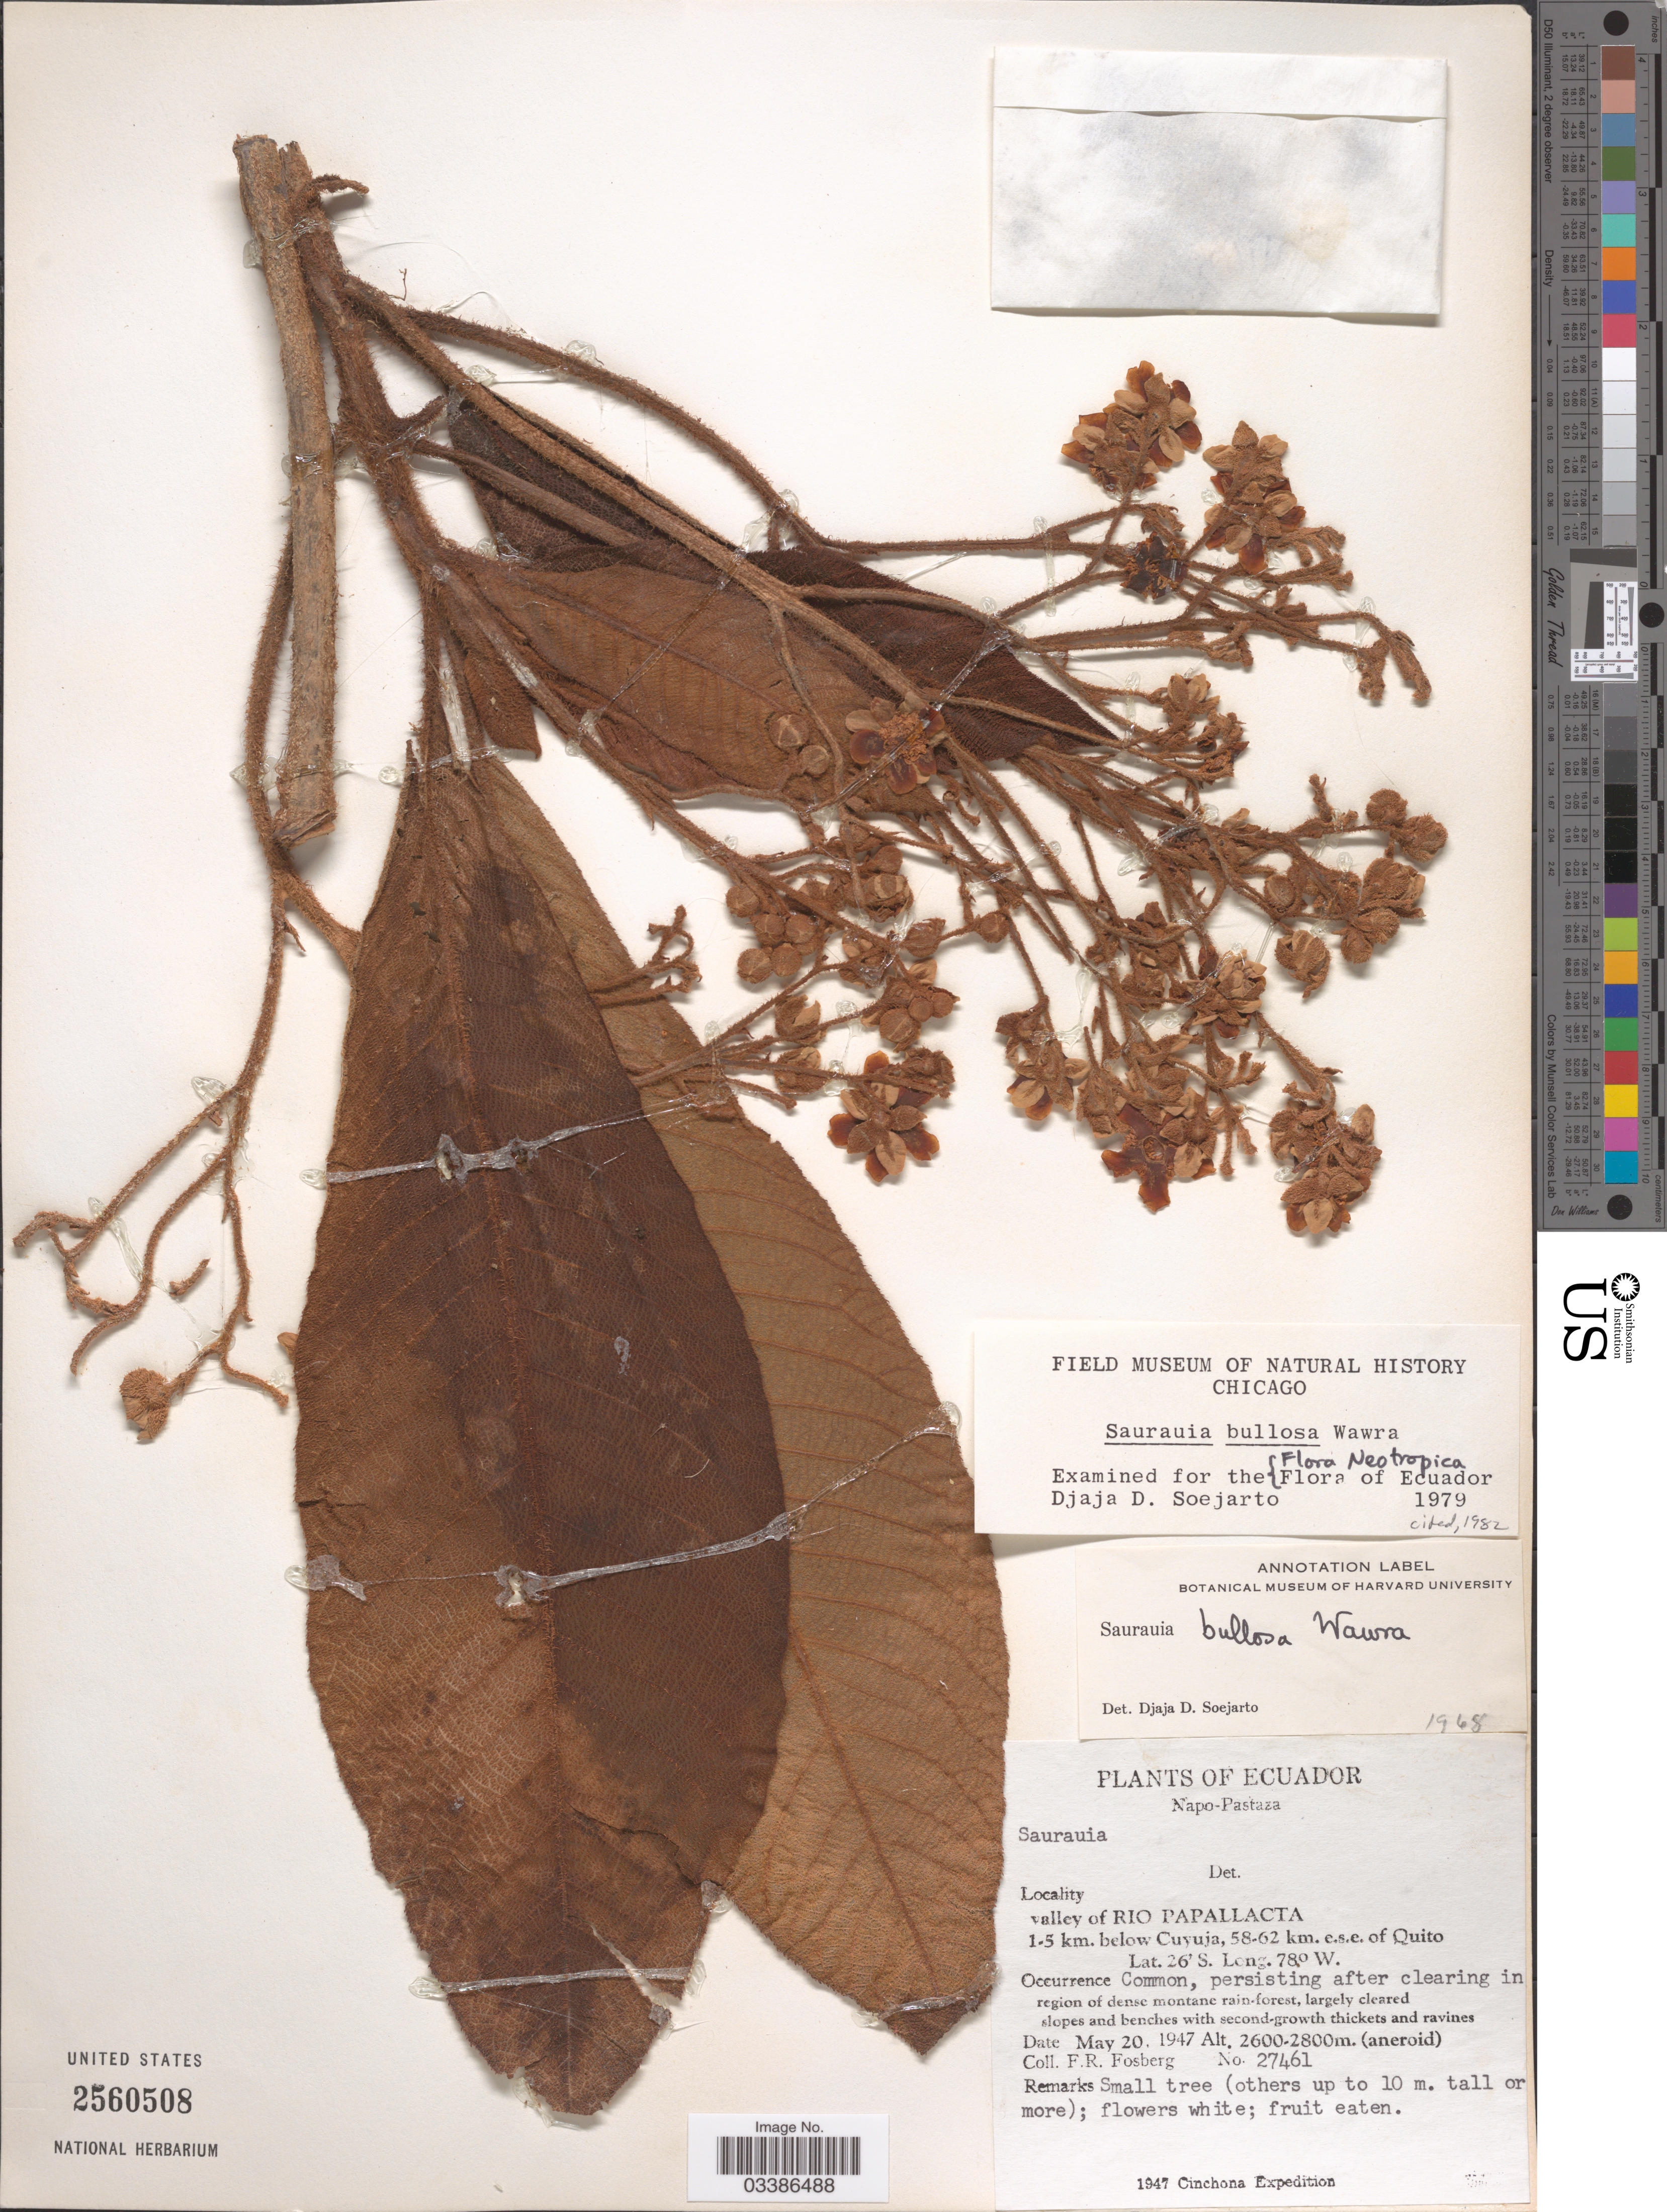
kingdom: Plantae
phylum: Tracheophyta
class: Magnoliopsida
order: Ericales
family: Actinidiaceae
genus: Saurauia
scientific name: Saurauia bullosa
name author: Wawra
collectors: F. R. Fosberg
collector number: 27461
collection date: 1947-05-20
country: Ecuador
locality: Napo-Pastaza. Valley of Rio Papallacta. 1-5 km. below Cuyaja, 58-62 km. e.s.e. of Quito.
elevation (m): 2600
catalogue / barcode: US 2560508